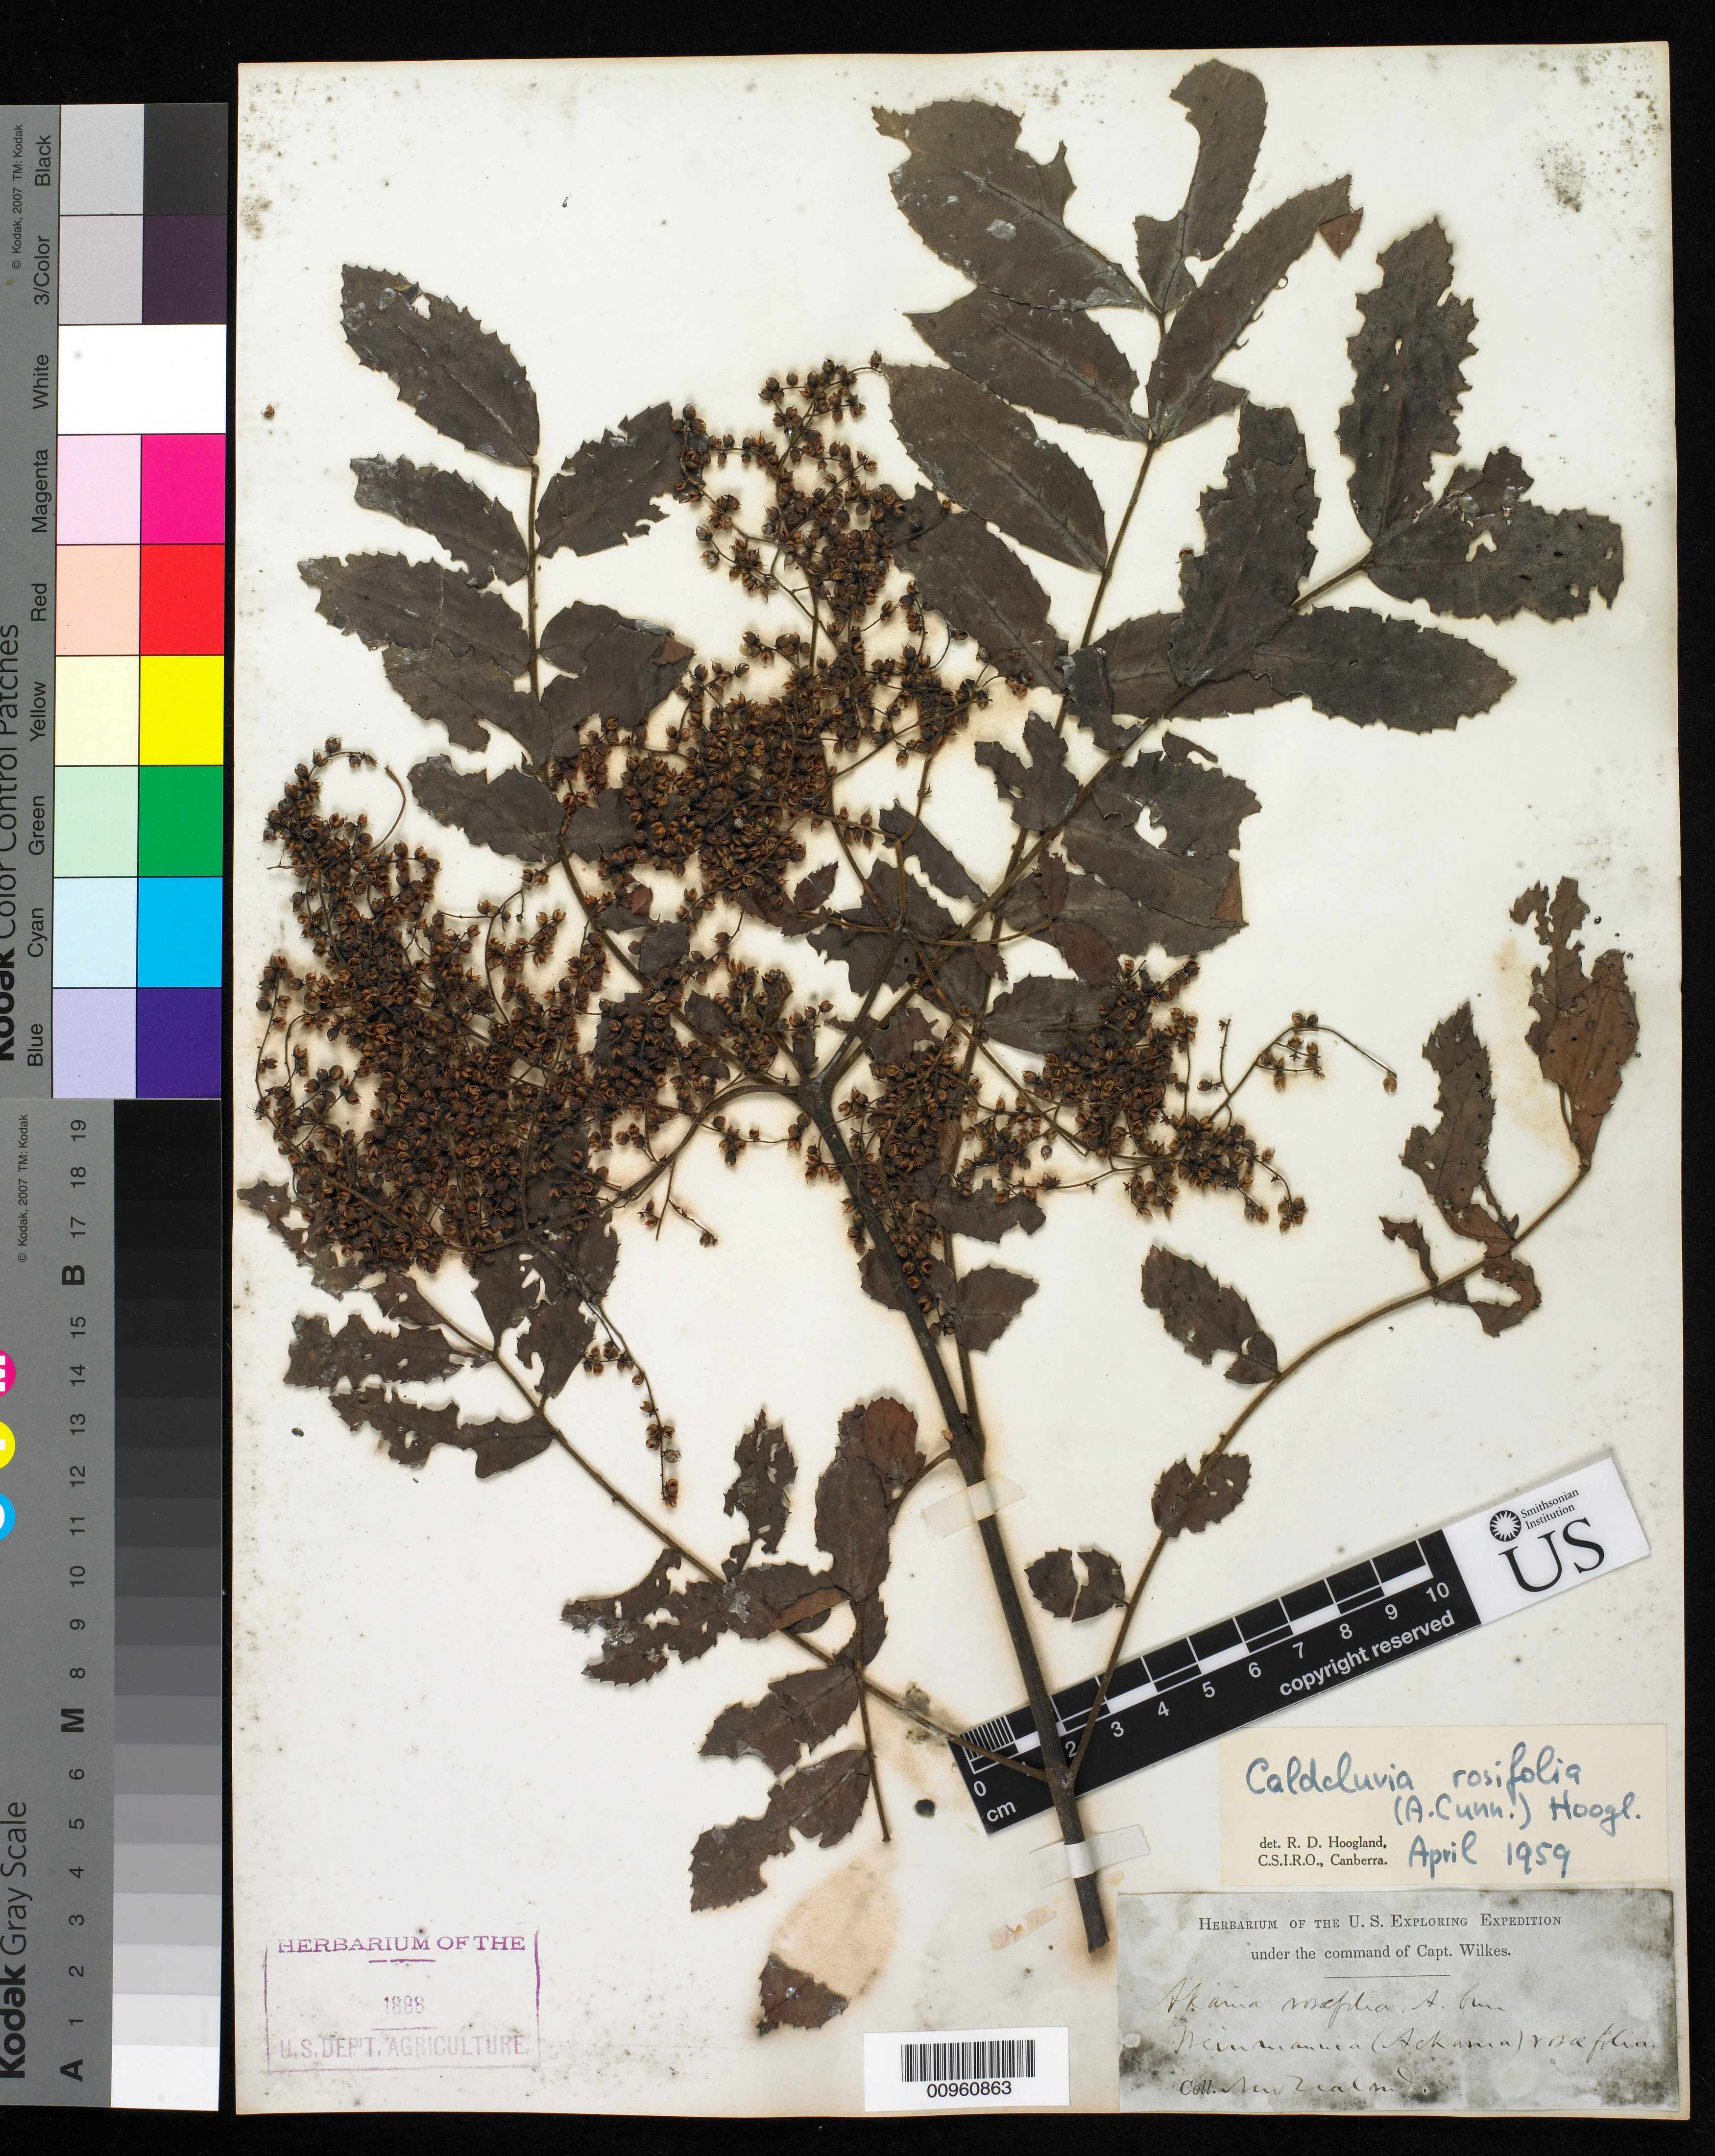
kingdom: Plantae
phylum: Tracheophyta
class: Magnoliopsida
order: Oxalidales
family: Cunoniaceae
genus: Caldcluvia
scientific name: Caldcluvia rosifolia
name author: (A. Cunn.) Hoogland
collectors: Wilkes Explor. Exped.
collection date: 1838/1842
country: New Zealand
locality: New Zealand.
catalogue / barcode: US 98645